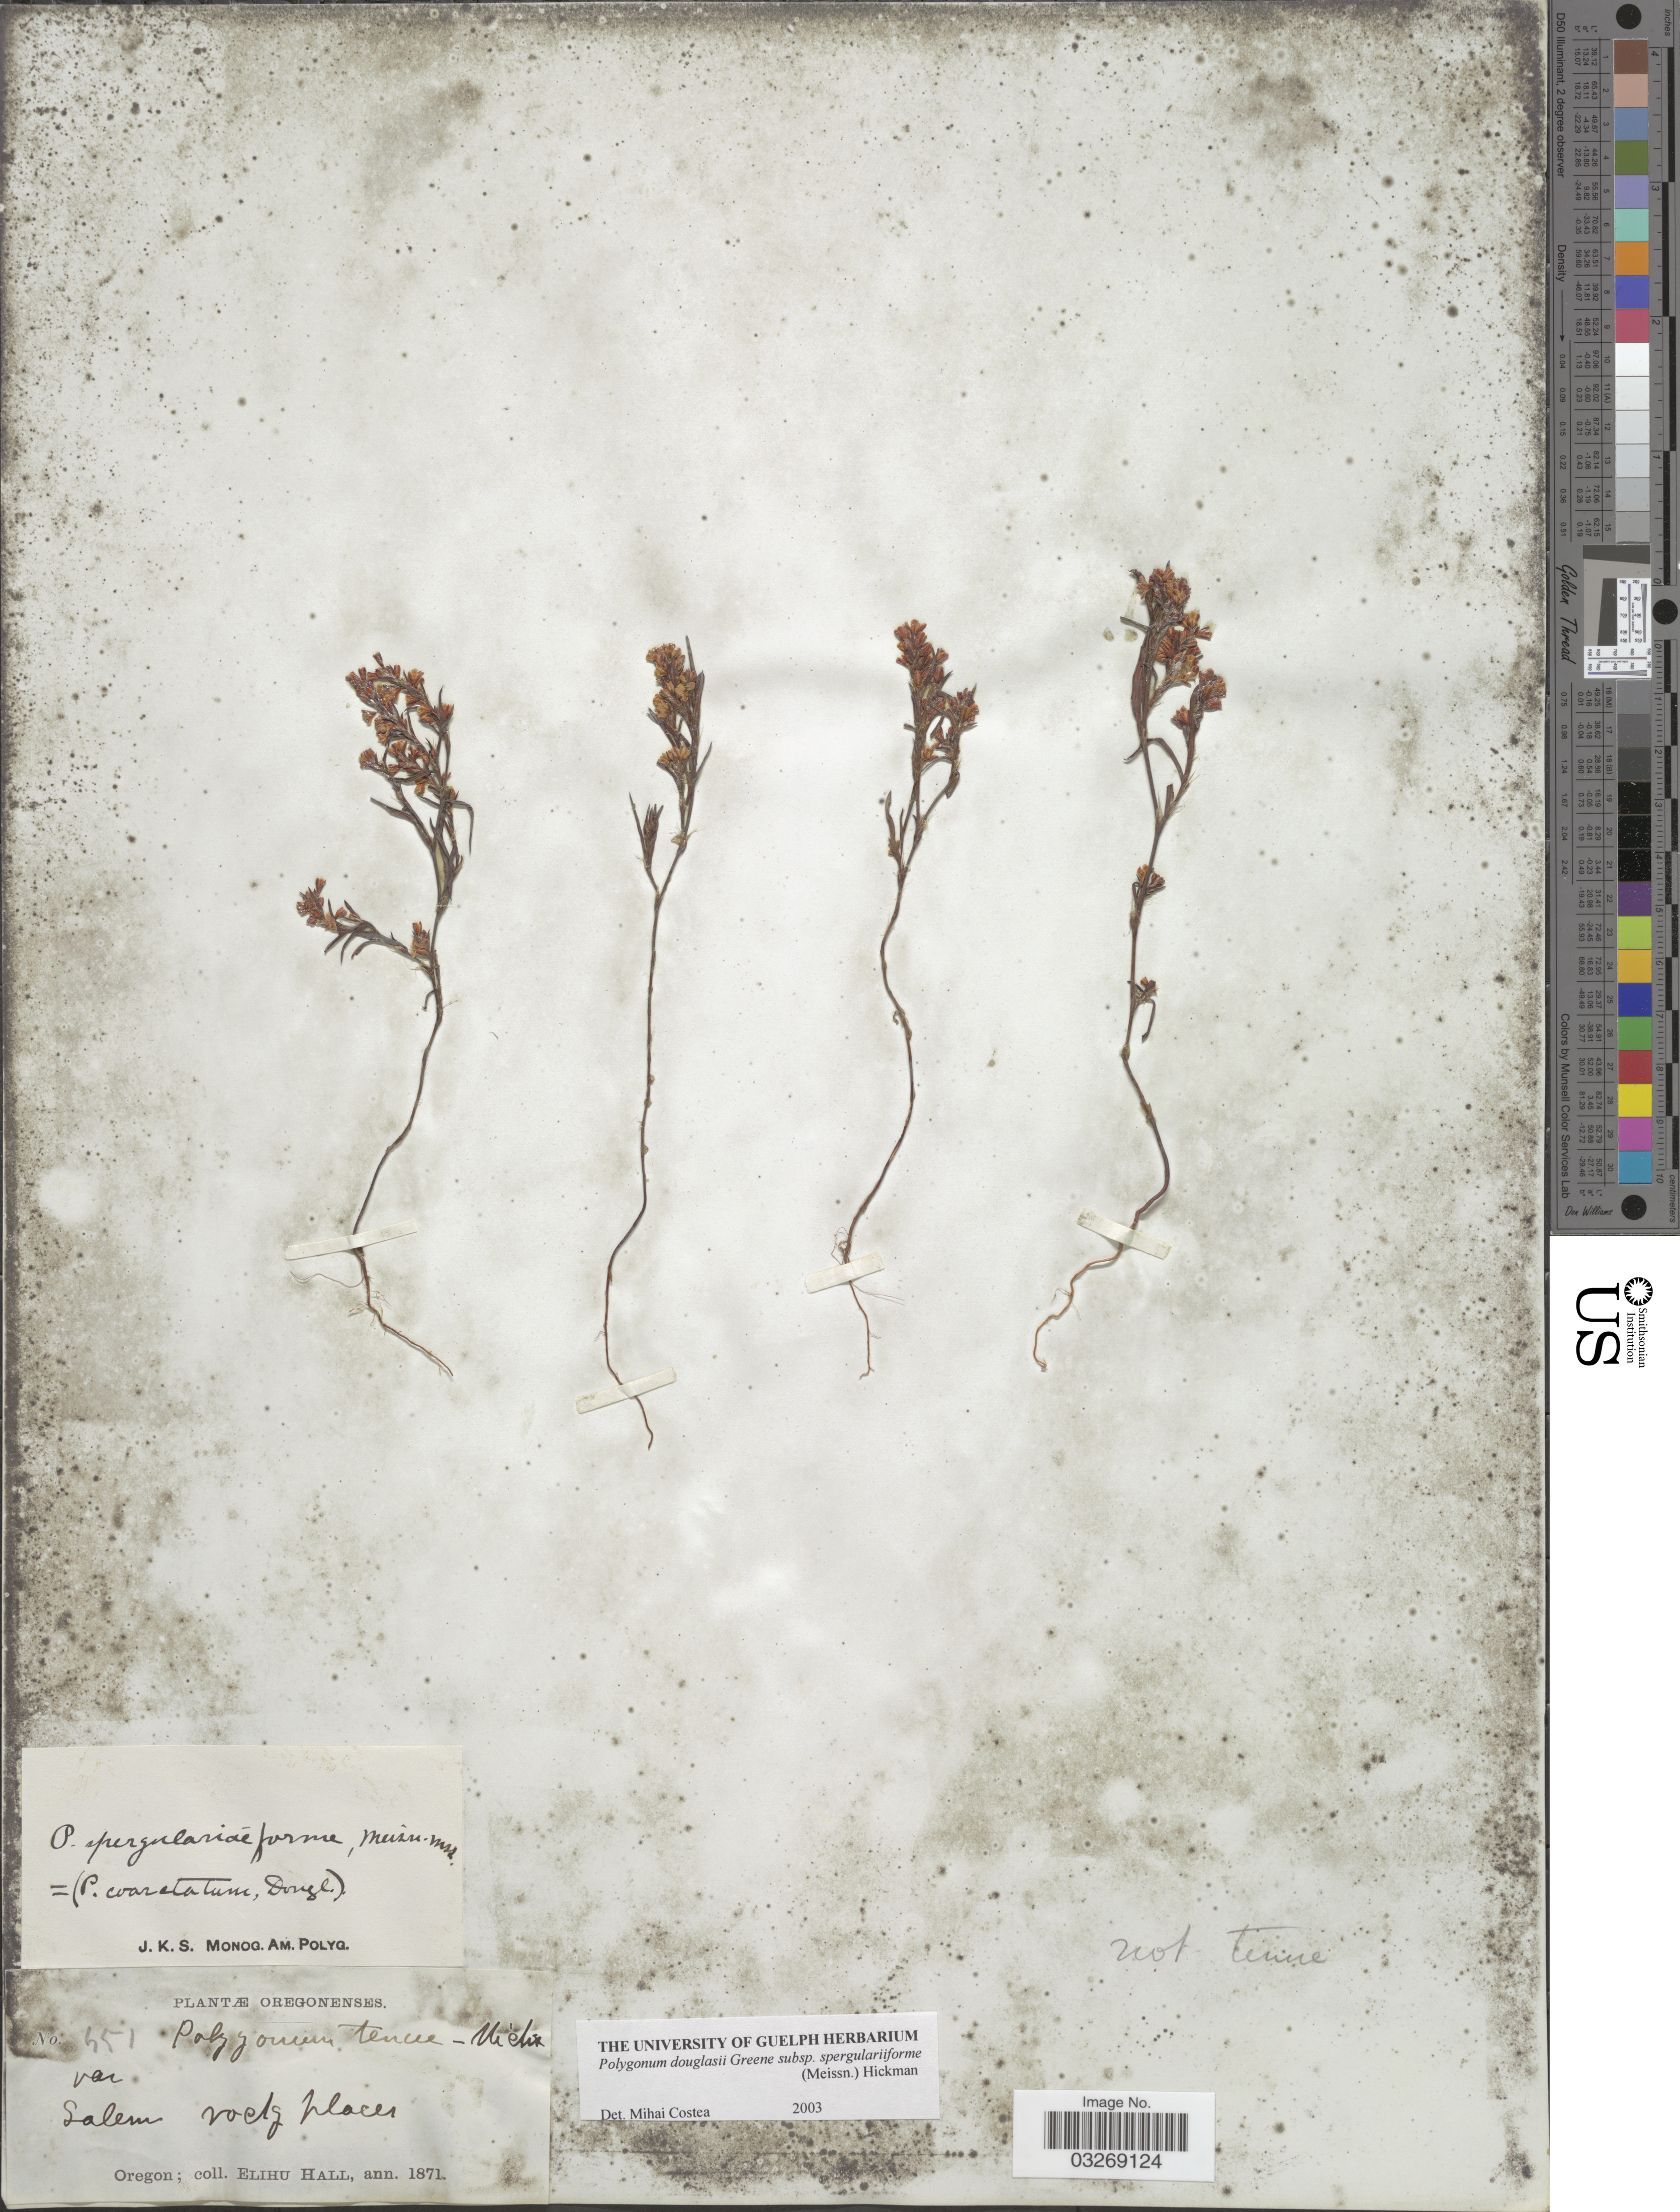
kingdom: Plantae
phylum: Tracheophyta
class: Magnoliopsida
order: Caryophyllales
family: Polygonaceae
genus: Polygonum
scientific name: Polygonum douglasii subsp. spergulariiforme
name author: (Meisn. ex Small) Hickman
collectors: E. Hall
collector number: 451*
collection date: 1871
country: United States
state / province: Oregon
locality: Salem.